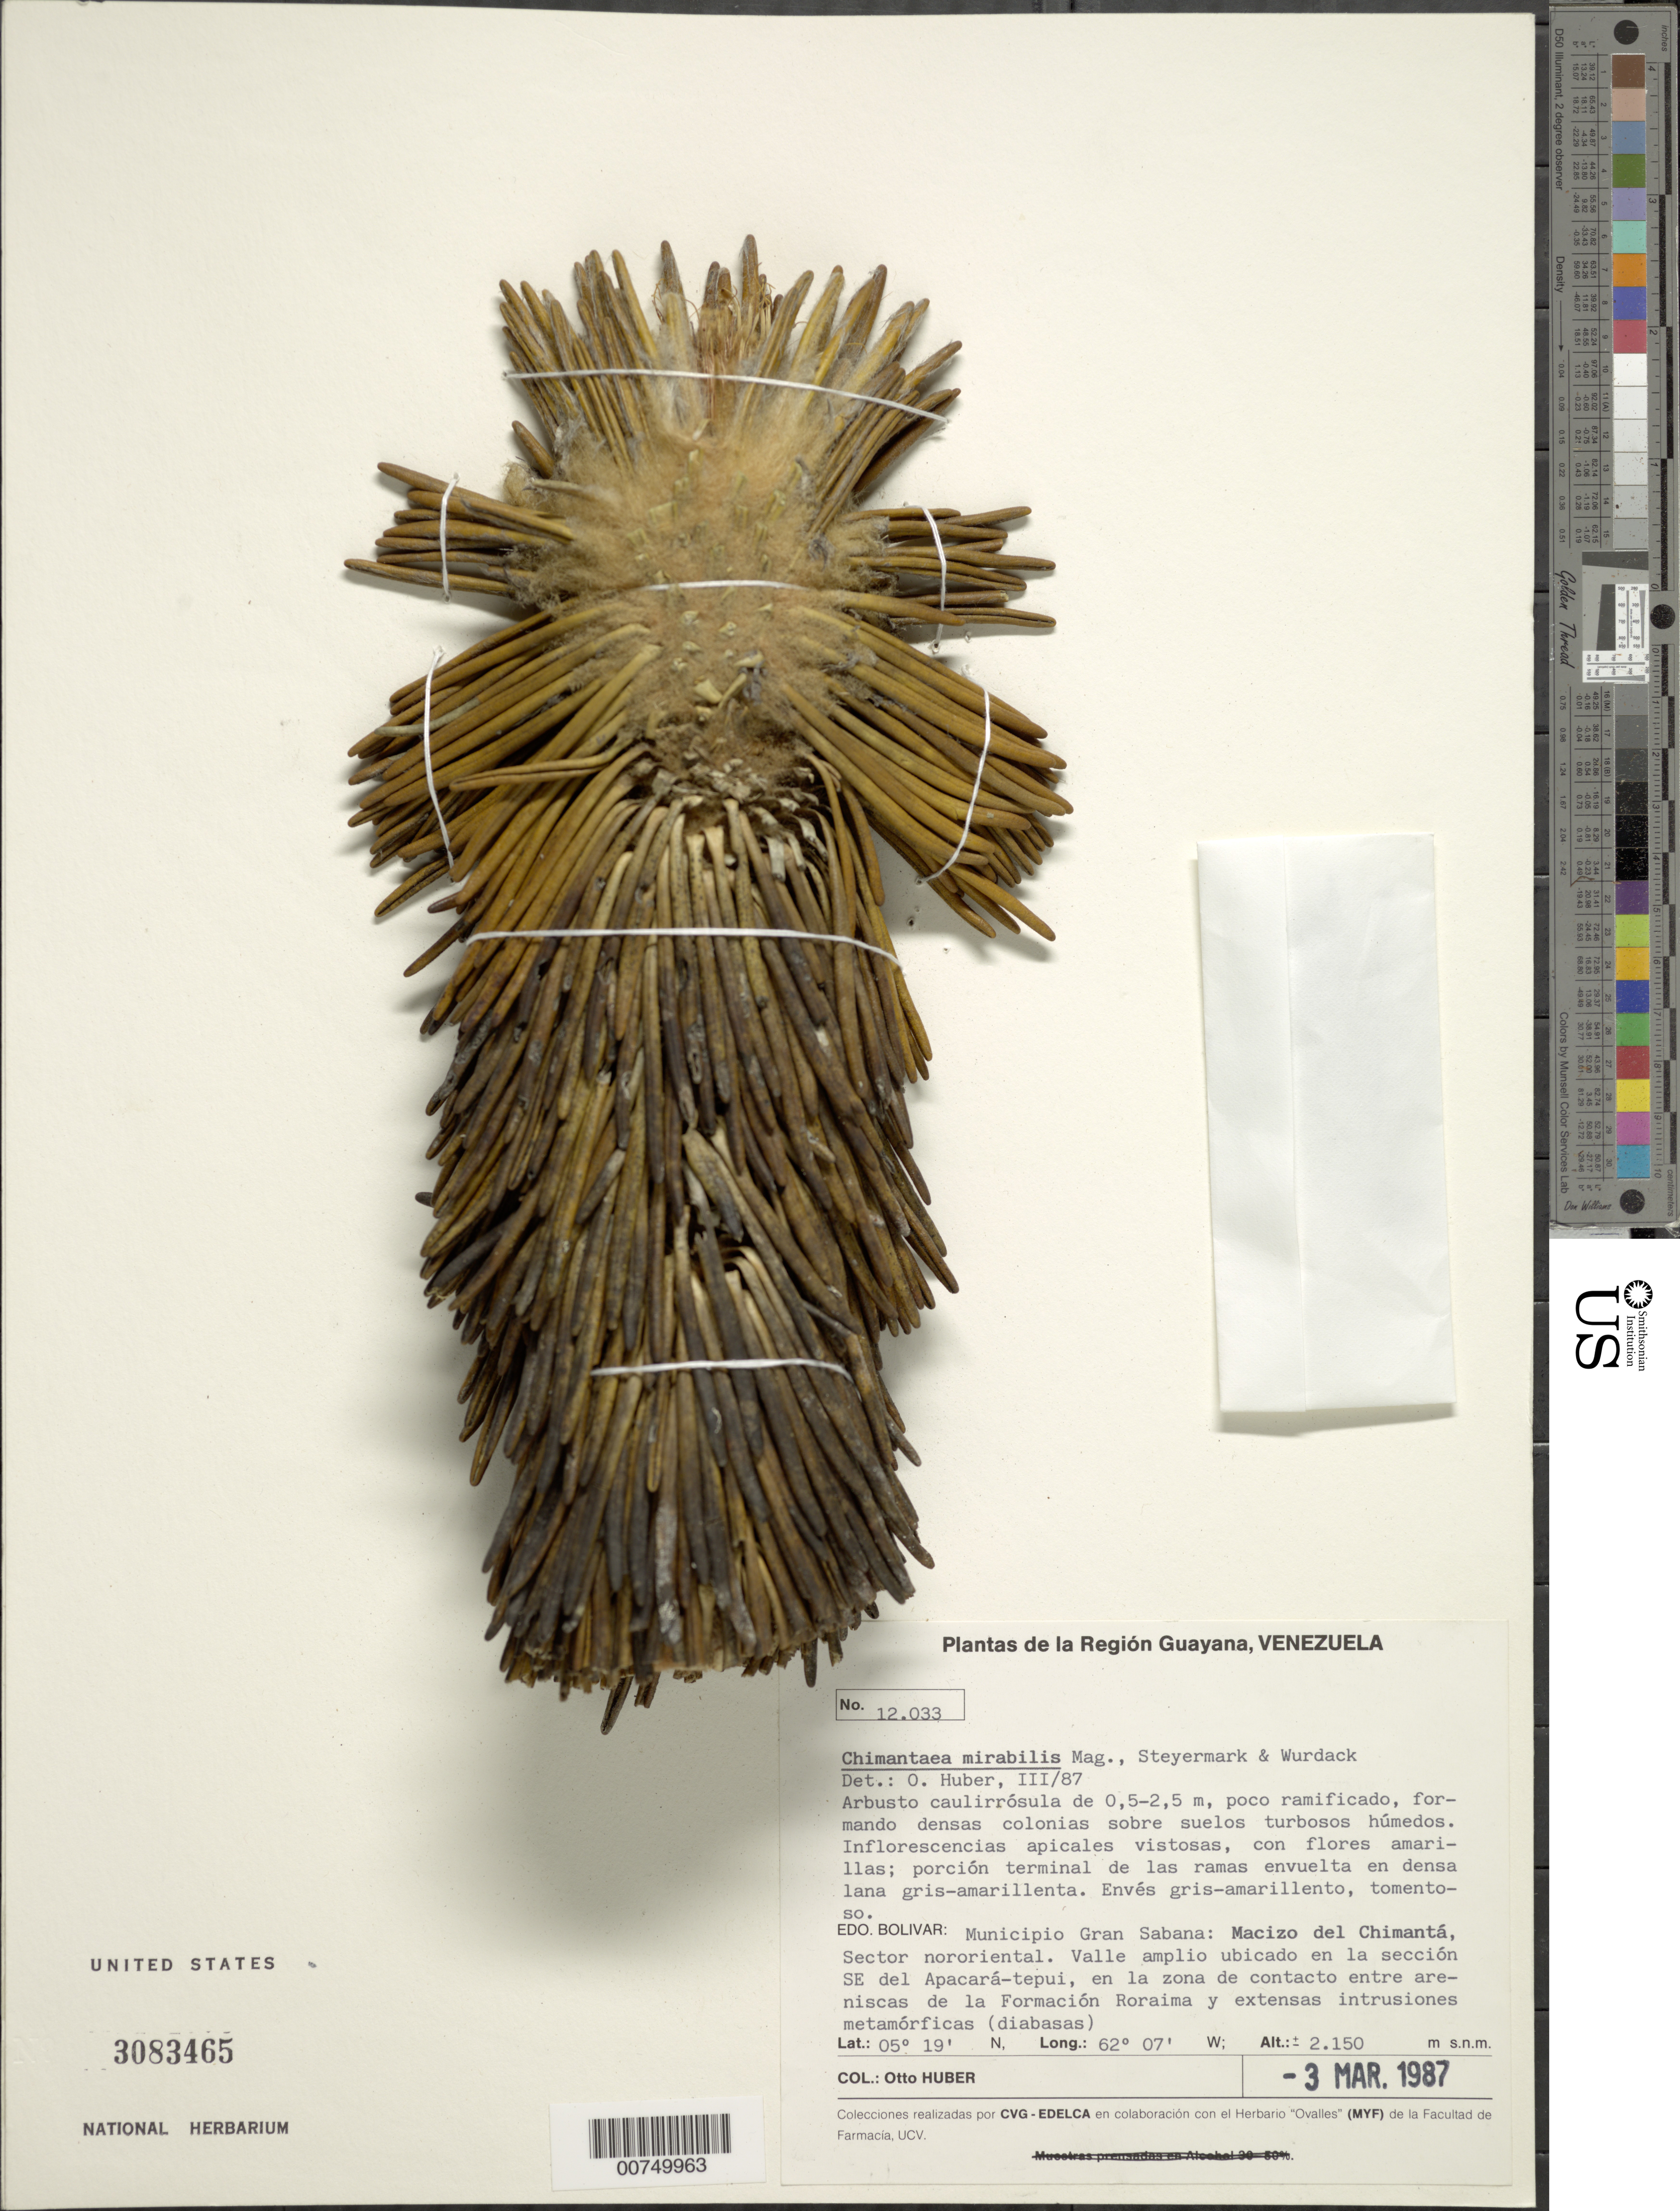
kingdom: Plantae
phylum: Tracheophyta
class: Magnoliopsida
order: Asterales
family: Asteraceae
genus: Chimantaea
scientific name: Chimantaea mirabilis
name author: Maguire et al.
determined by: Huber, Otto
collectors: O. Huber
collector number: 12033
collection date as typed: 3-Mar-87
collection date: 1987-03-03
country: Venezuela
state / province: Bolívar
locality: Mun. Gran Sabana, Macizo del Chimantá, sector nororiental, sección SE del Apacará-tepuí, en la zona de contacto entre areniscas de la Formación Roraima y extensas intrusiones metamór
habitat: Valle amplio ubicado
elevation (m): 2150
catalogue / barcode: US 3083465